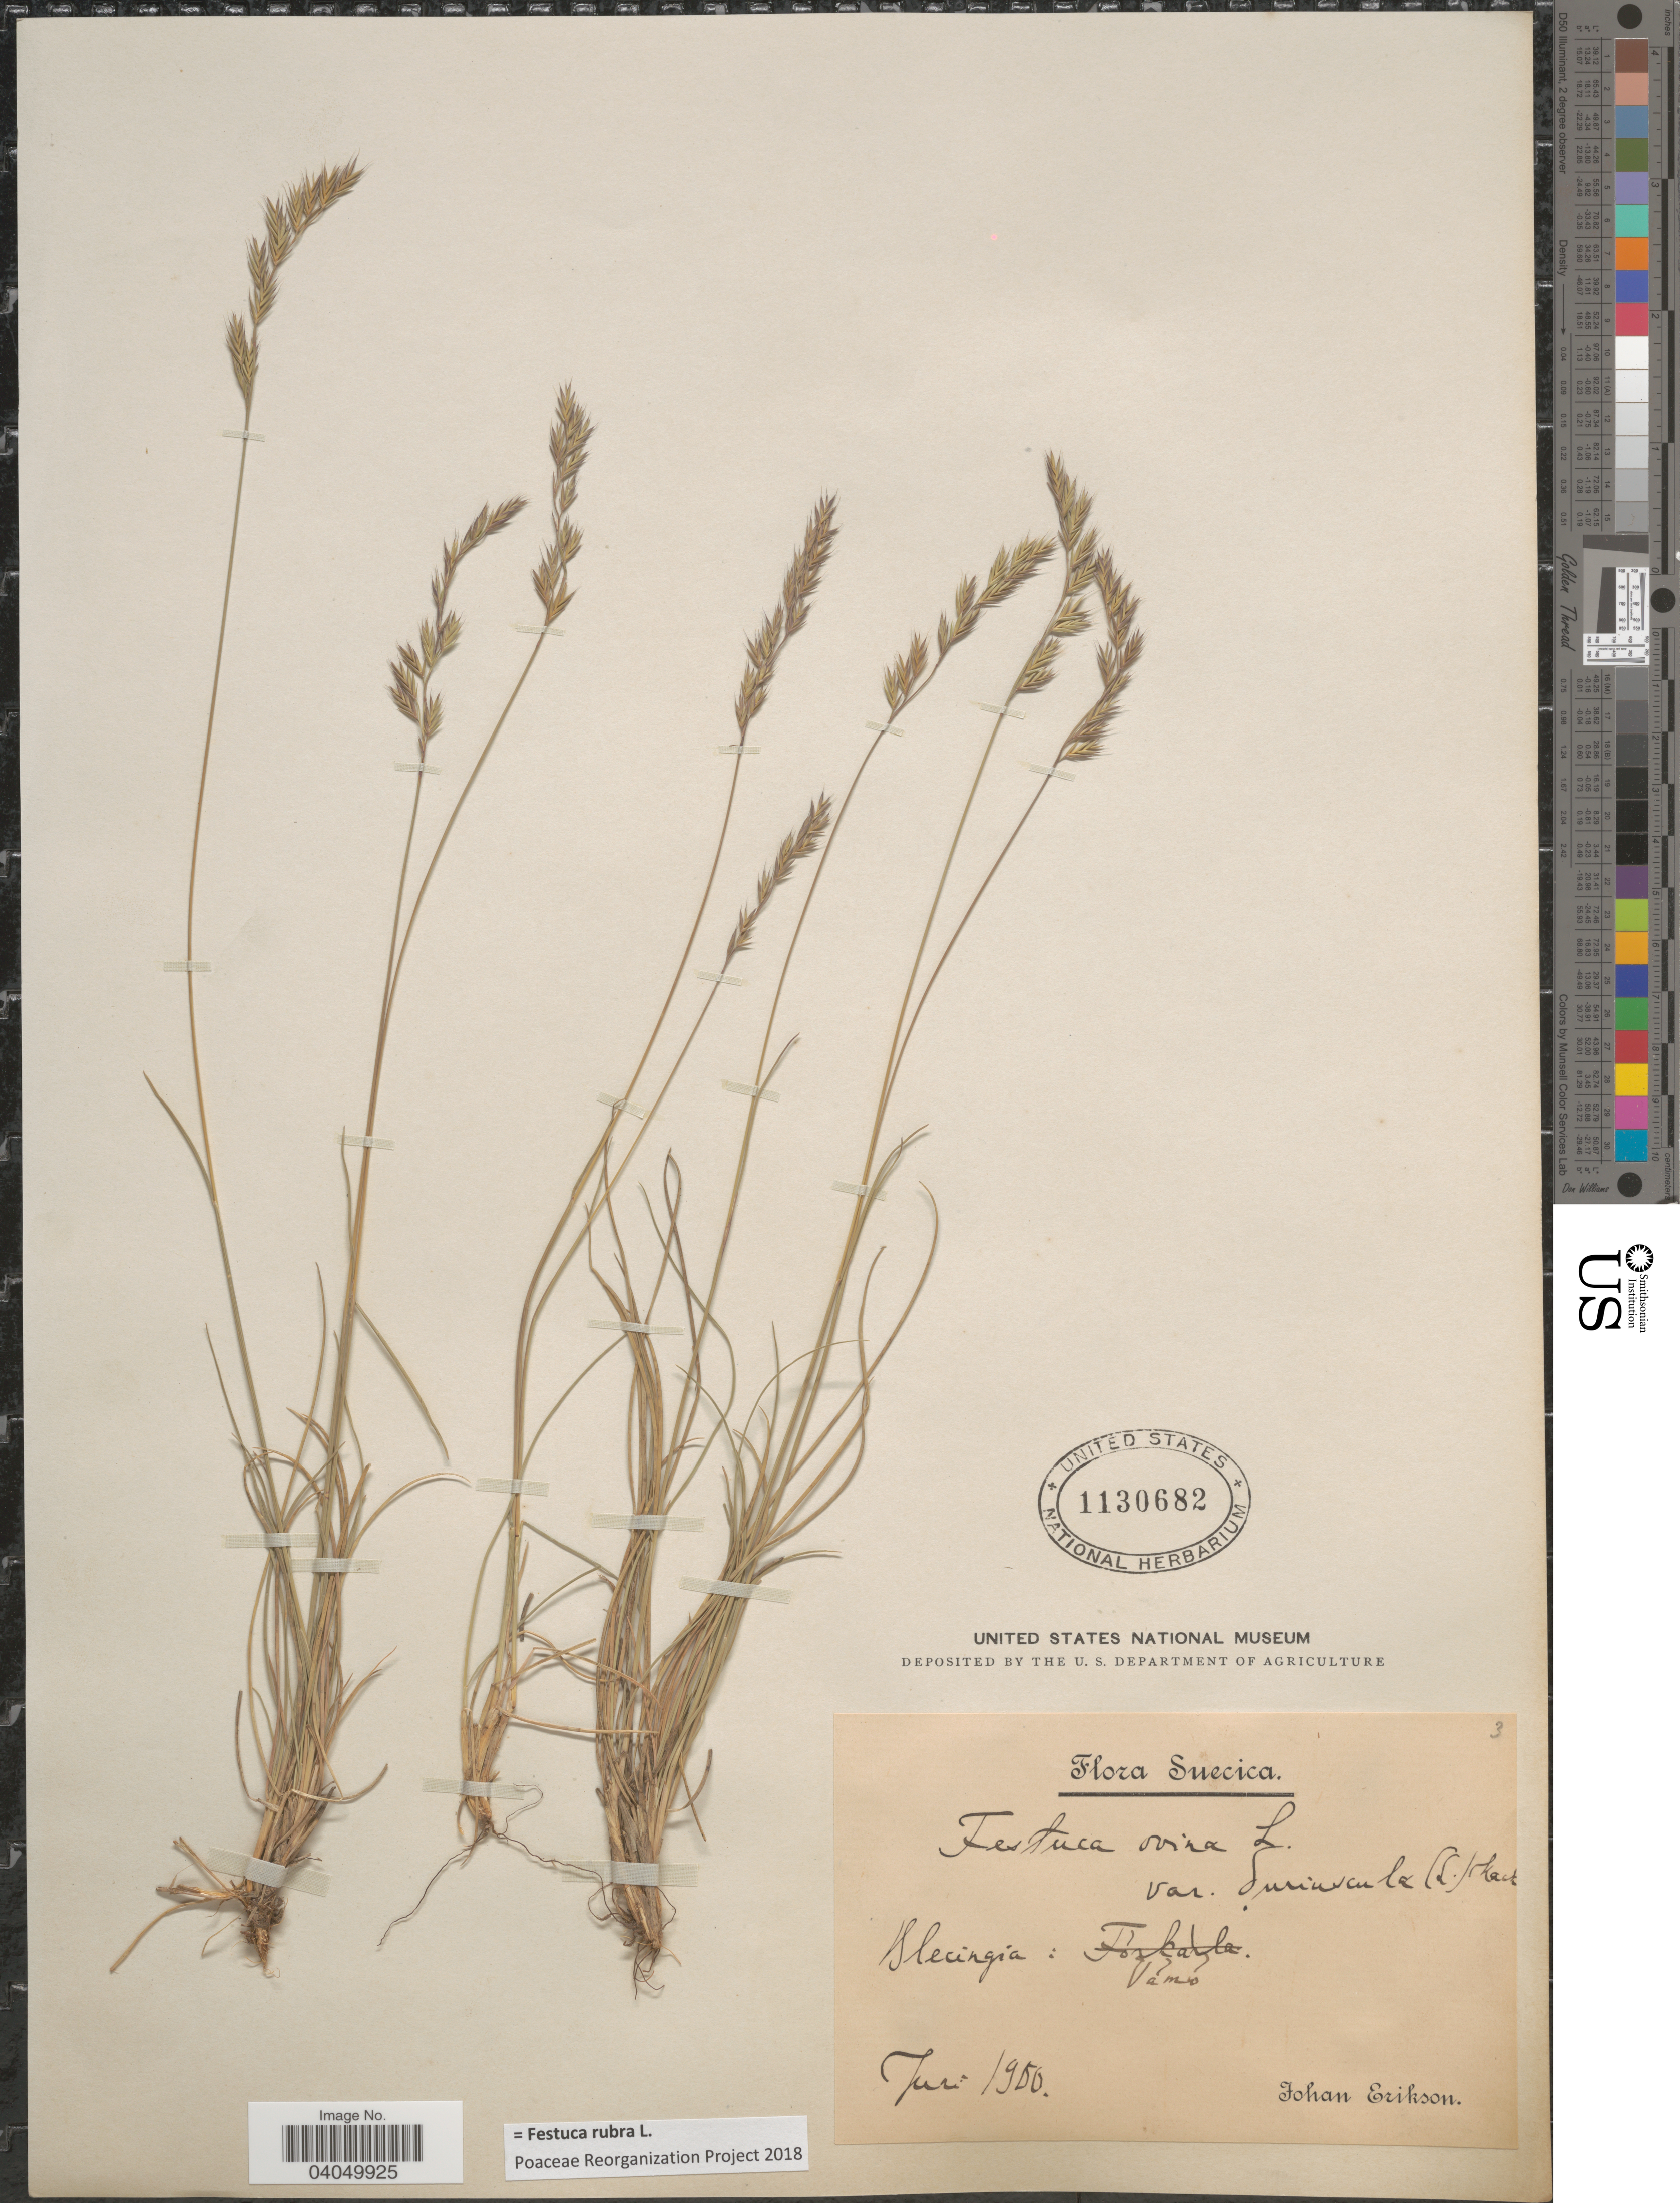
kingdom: Plantae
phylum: Tracheophyta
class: Liliopsida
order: Poales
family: Poaceae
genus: Festuca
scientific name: Festuca rubra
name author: L.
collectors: J. Erikson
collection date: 1950-06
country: Sweden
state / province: Blekinge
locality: Suecica. Blecingia: Vãnô.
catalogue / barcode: US 1130682